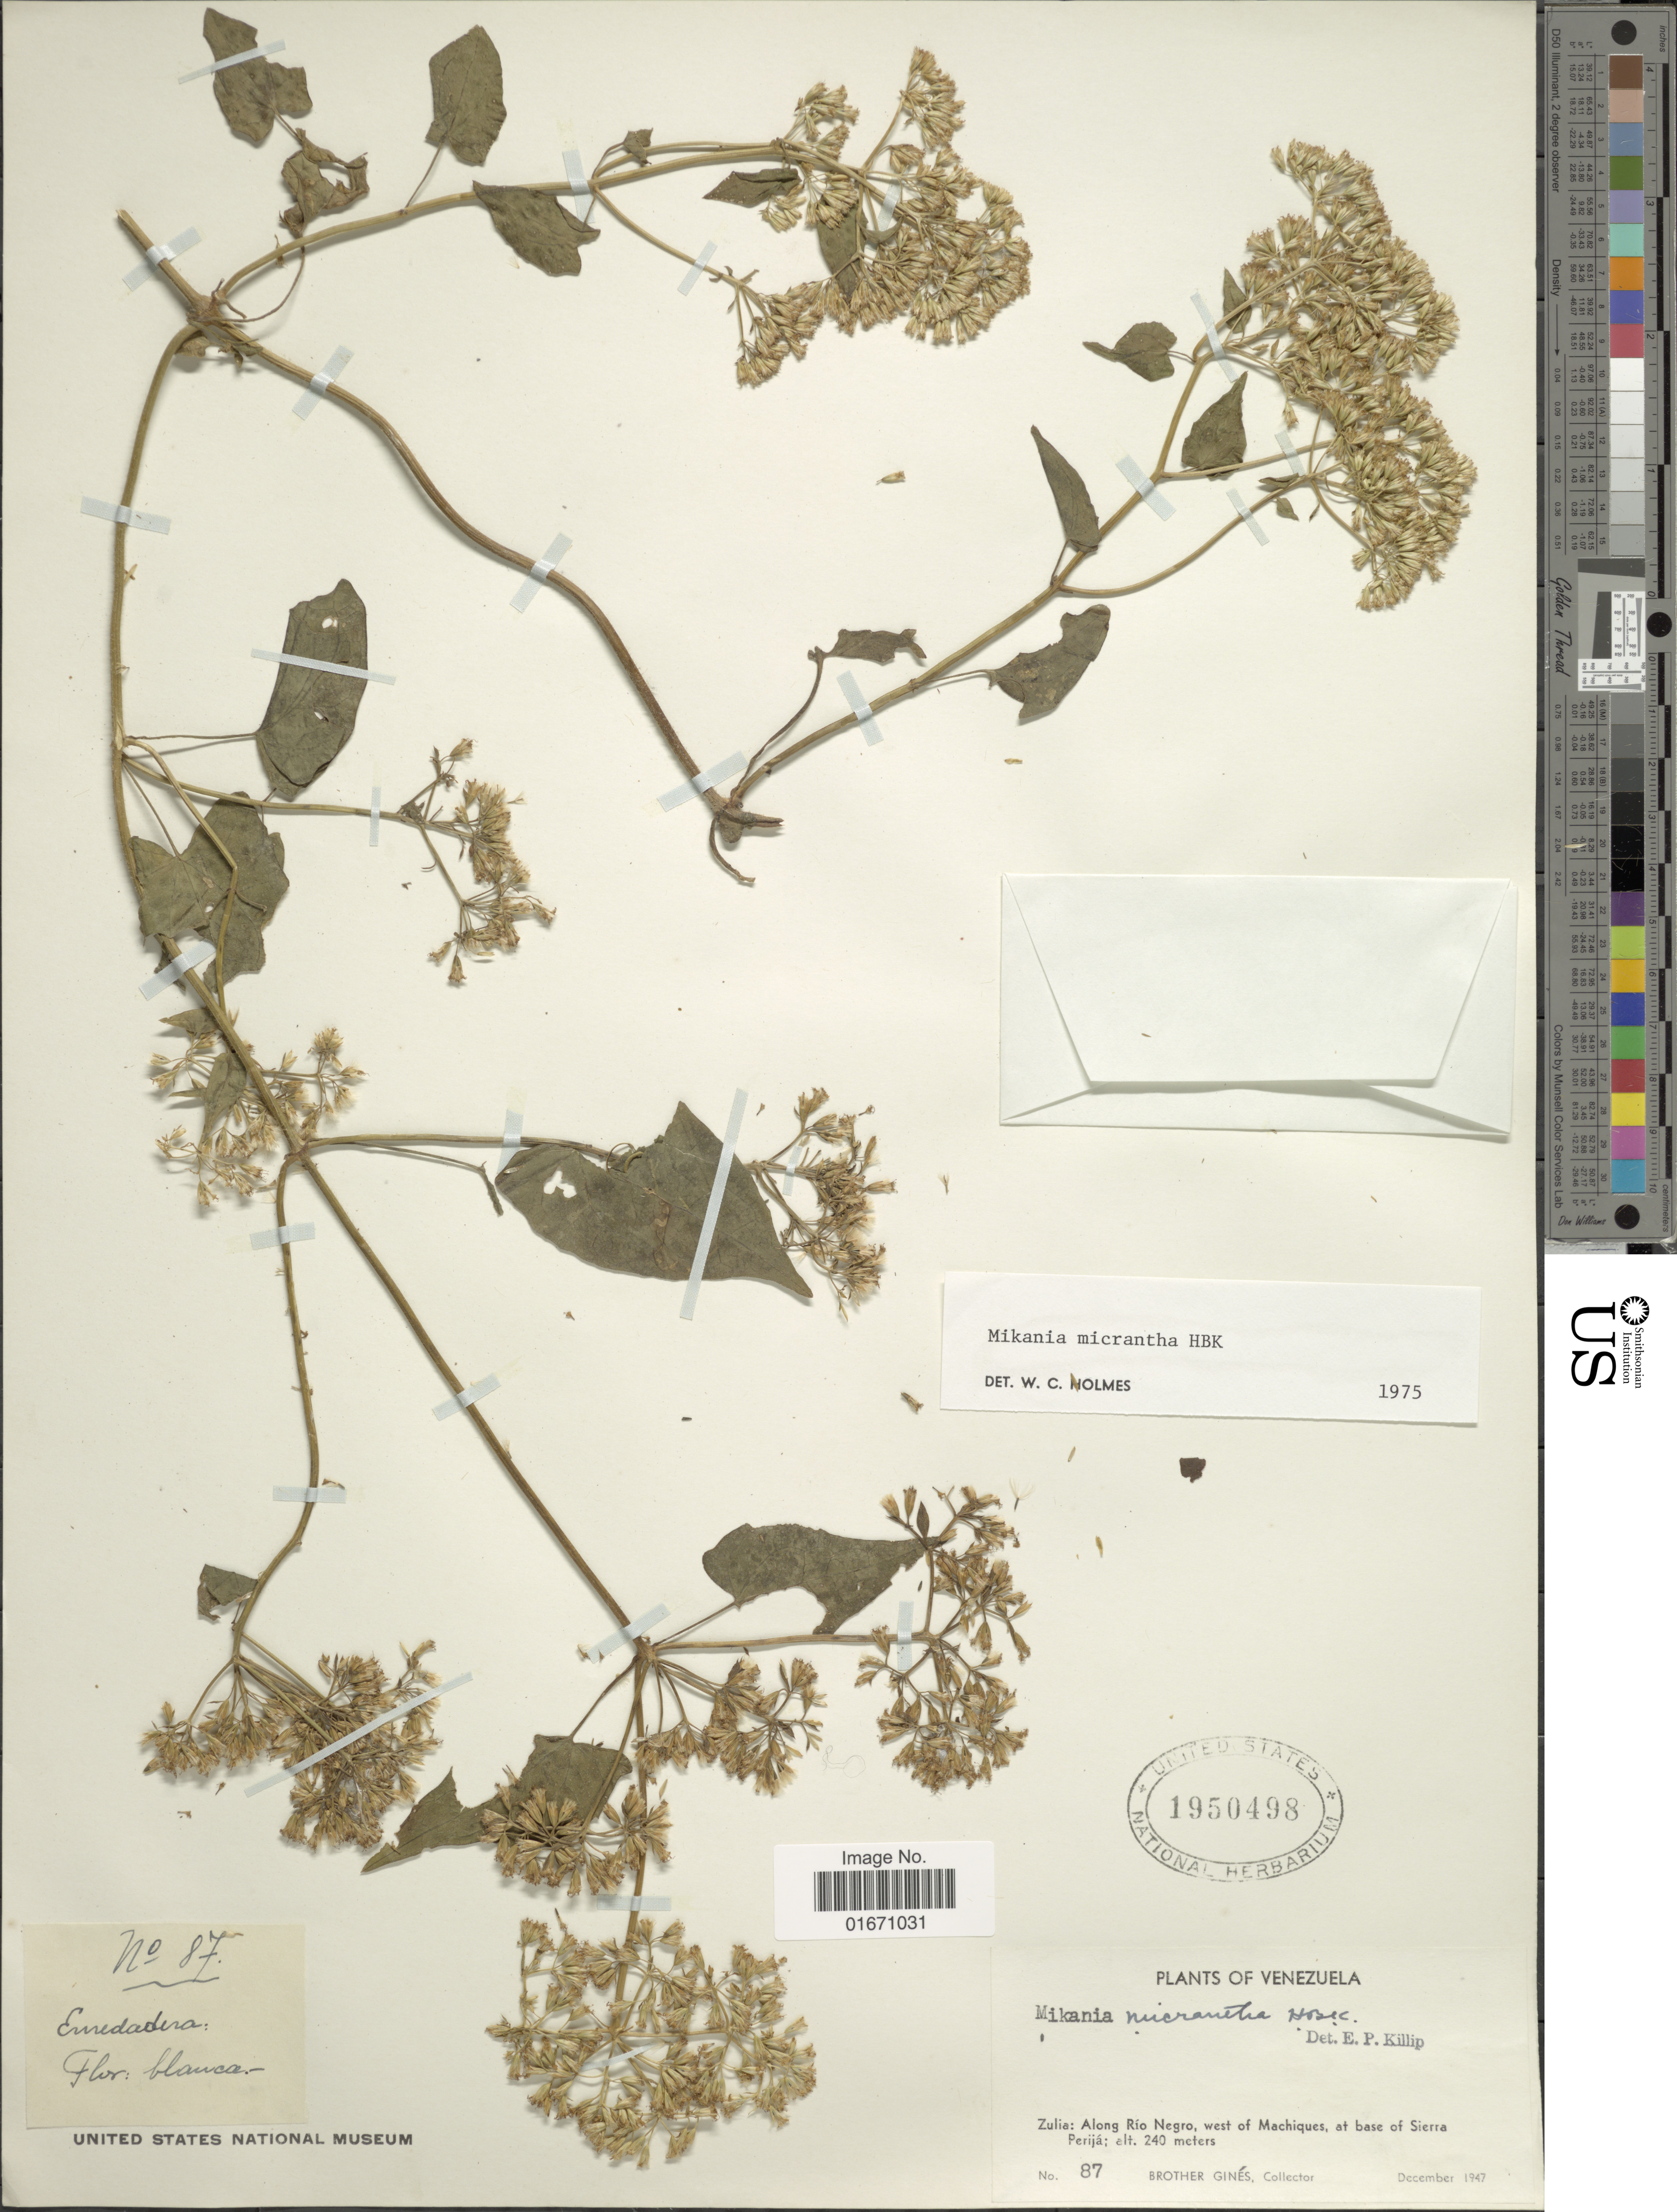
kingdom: Plantae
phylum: Tracheophyta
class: Magnoliopsida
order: Asterales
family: Asteraceae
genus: Mikania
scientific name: Mikania micrantha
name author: Kunth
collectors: Bro. Gines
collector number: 87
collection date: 1947-12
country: Venezuela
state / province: Zulia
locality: Along Rio Negro, west of Machiques, at base of Sierra Perija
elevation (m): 240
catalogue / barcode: US 1950498